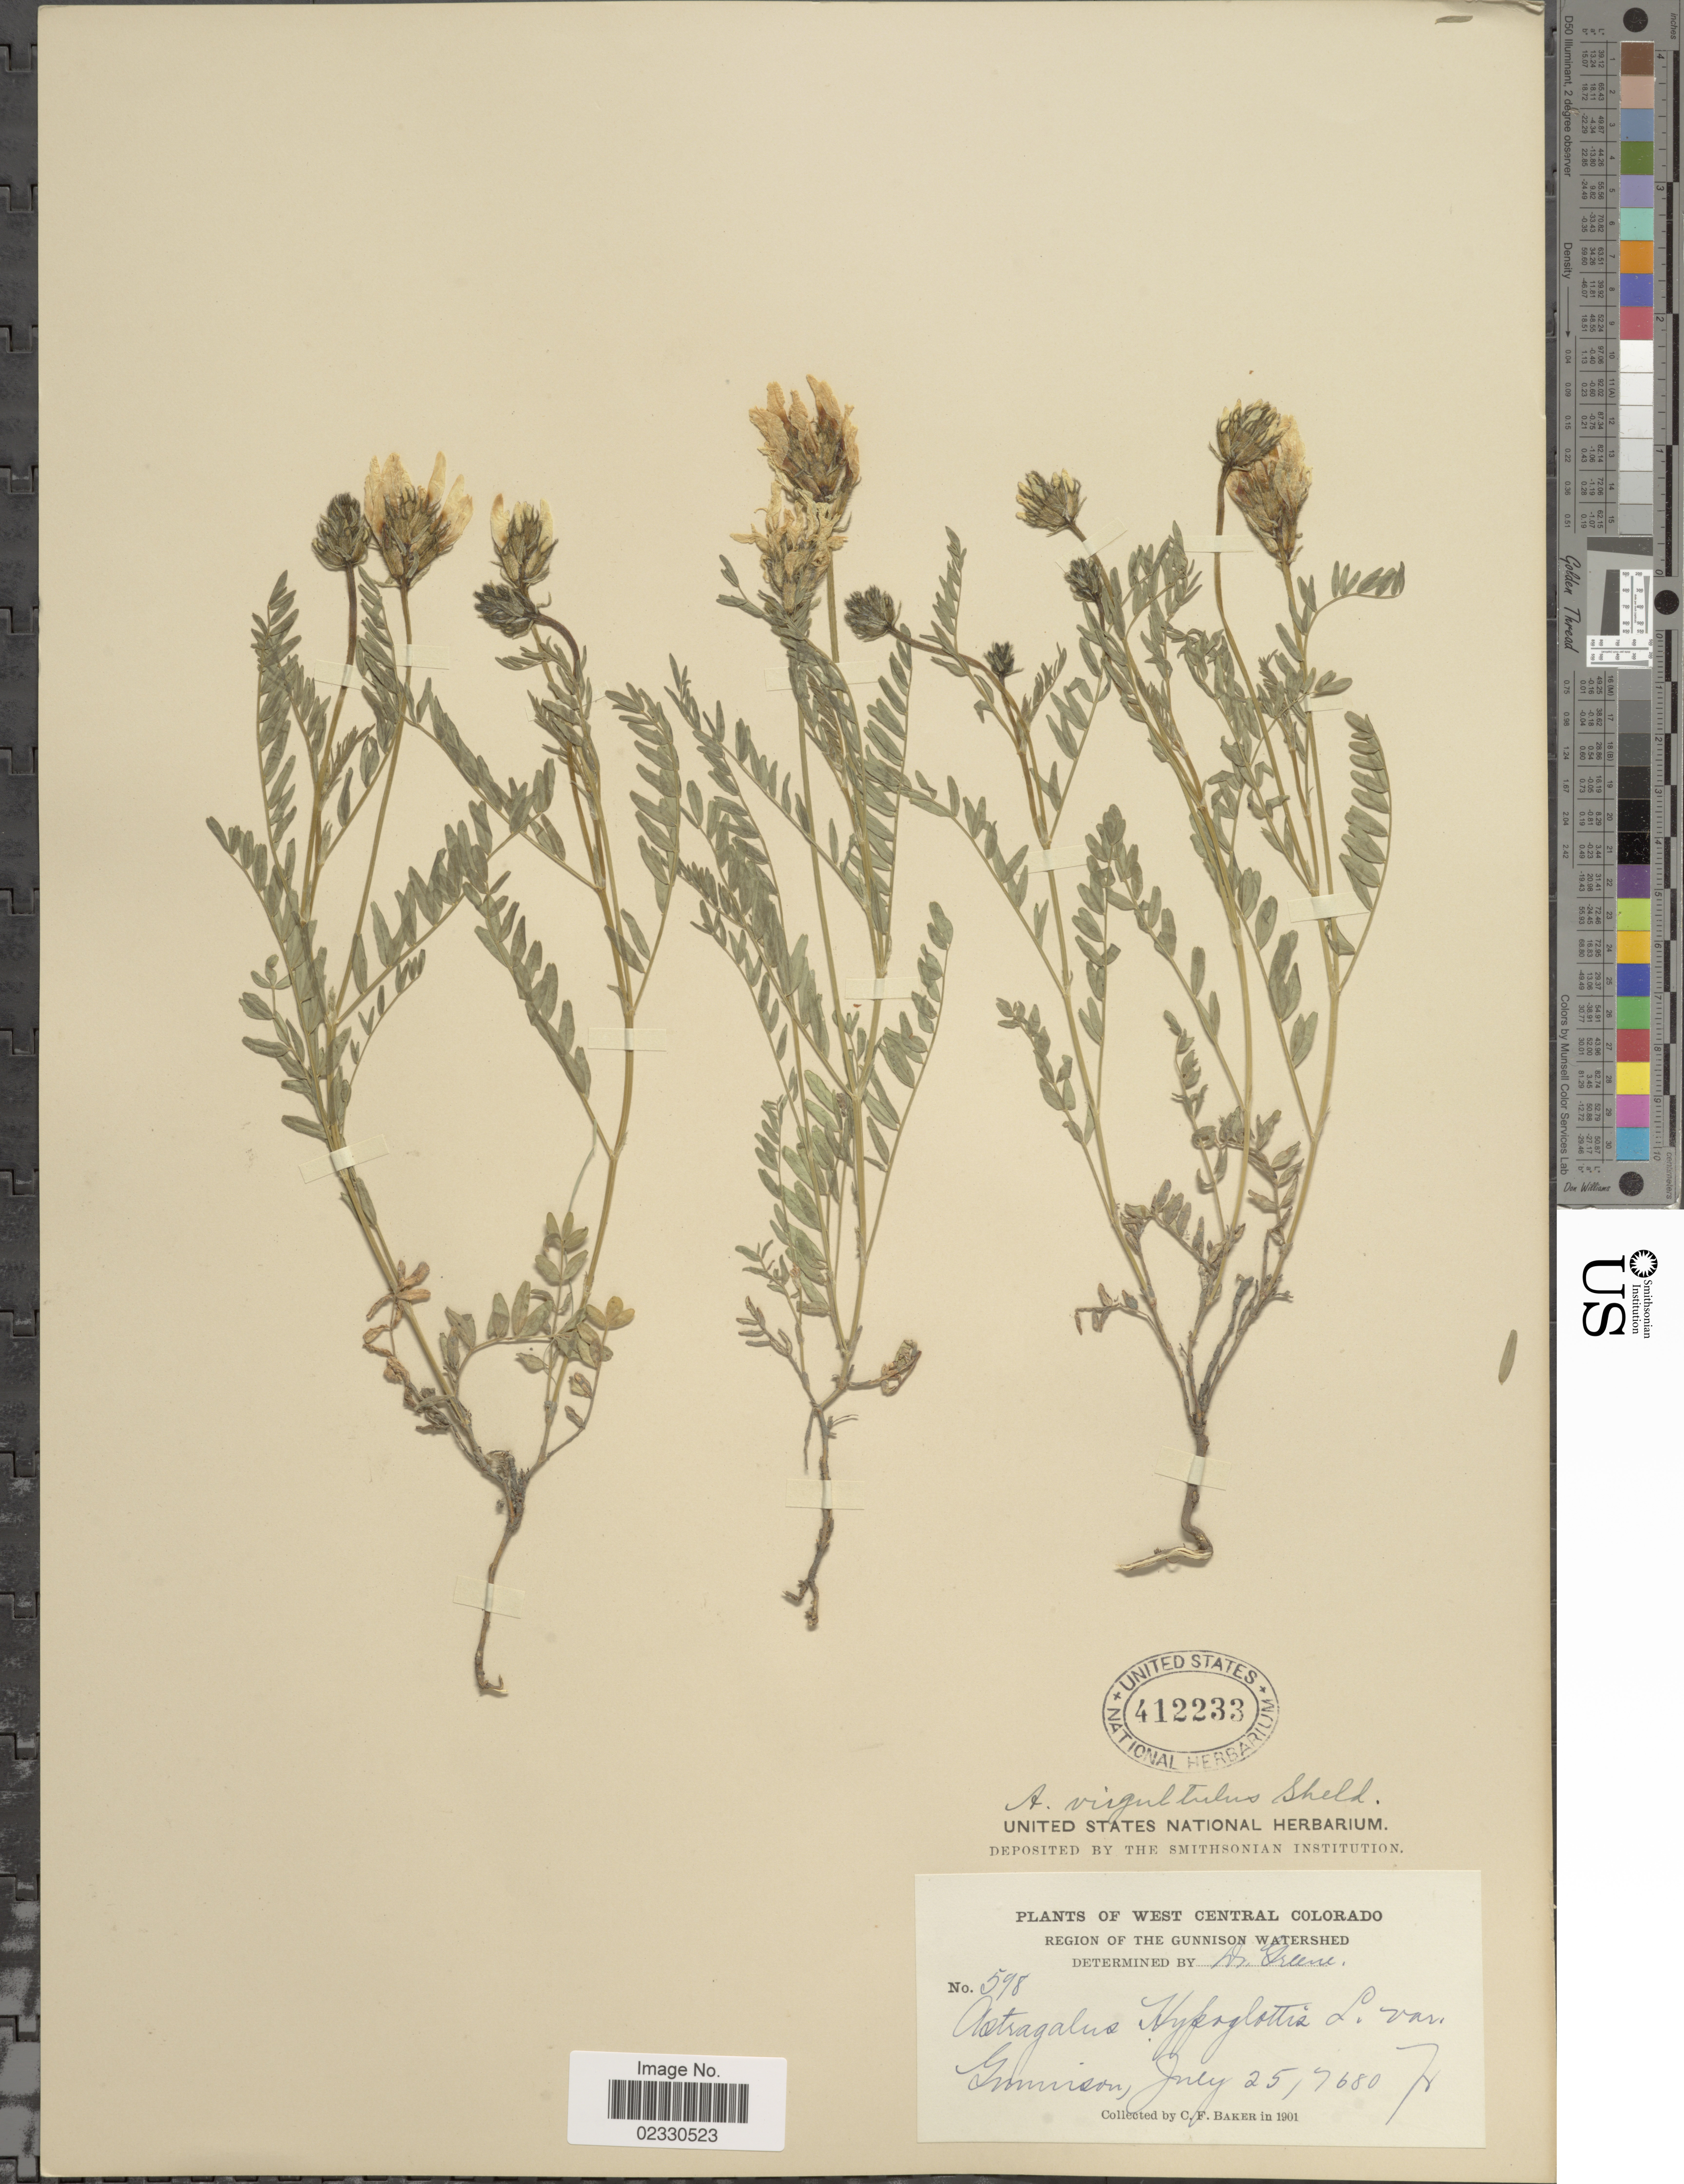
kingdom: Plantae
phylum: Tracheophyta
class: Magnoliopsida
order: Fabales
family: Fabaceae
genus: Astragalus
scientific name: Astragalus dasyglottis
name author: DC.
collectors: C. F. Baker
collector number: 598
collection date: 1901-07-25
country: United States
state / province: Colorado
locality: West Central Colorado, Region of Gunnison Watershed, Gunnison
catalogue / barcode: US 412233